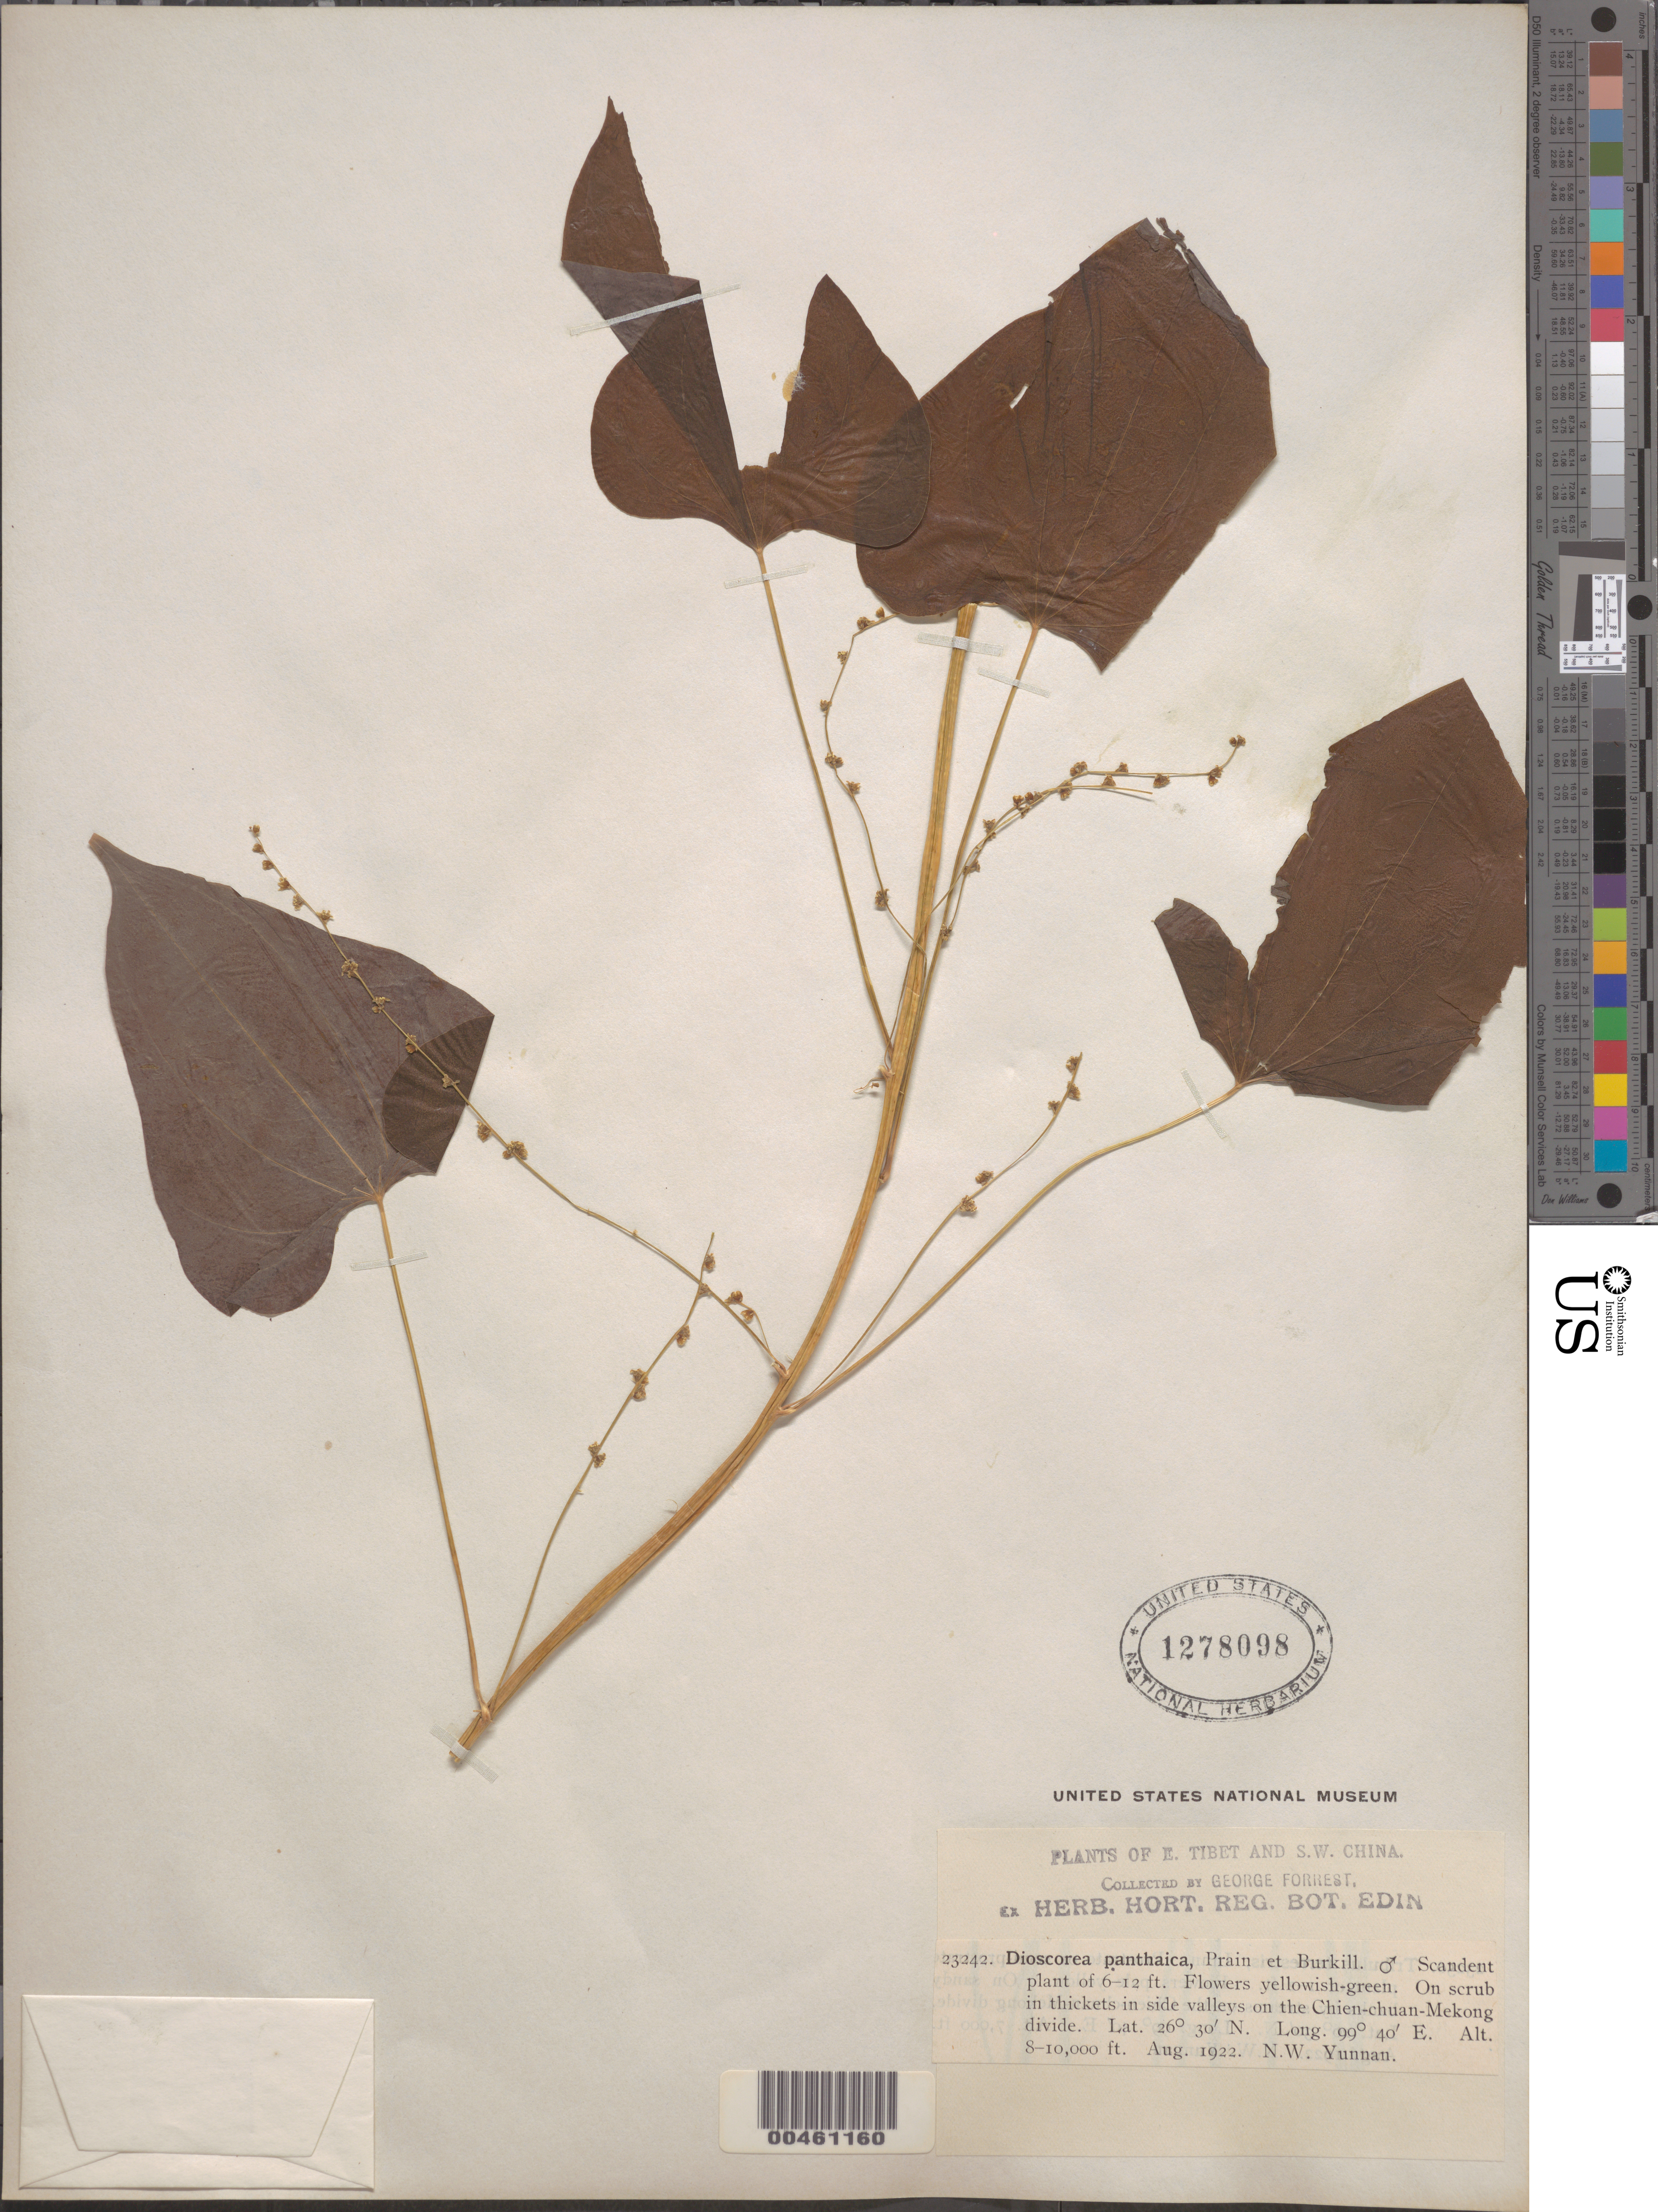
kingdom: Plantae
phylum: Tracheophyta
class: Liliopsida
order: Dioscoreales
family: Dioscoreaceae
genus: Dioscorea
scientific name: Dioscorea panthaica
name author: Prain & Burkill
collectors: G. Forrest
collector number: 23242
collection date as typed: Aug 1922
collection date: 1922-08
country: China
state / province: Yunnan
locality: Chien-chuan - Mekong divide, NW Yunnan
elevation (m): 2438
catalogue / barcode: US 1278098